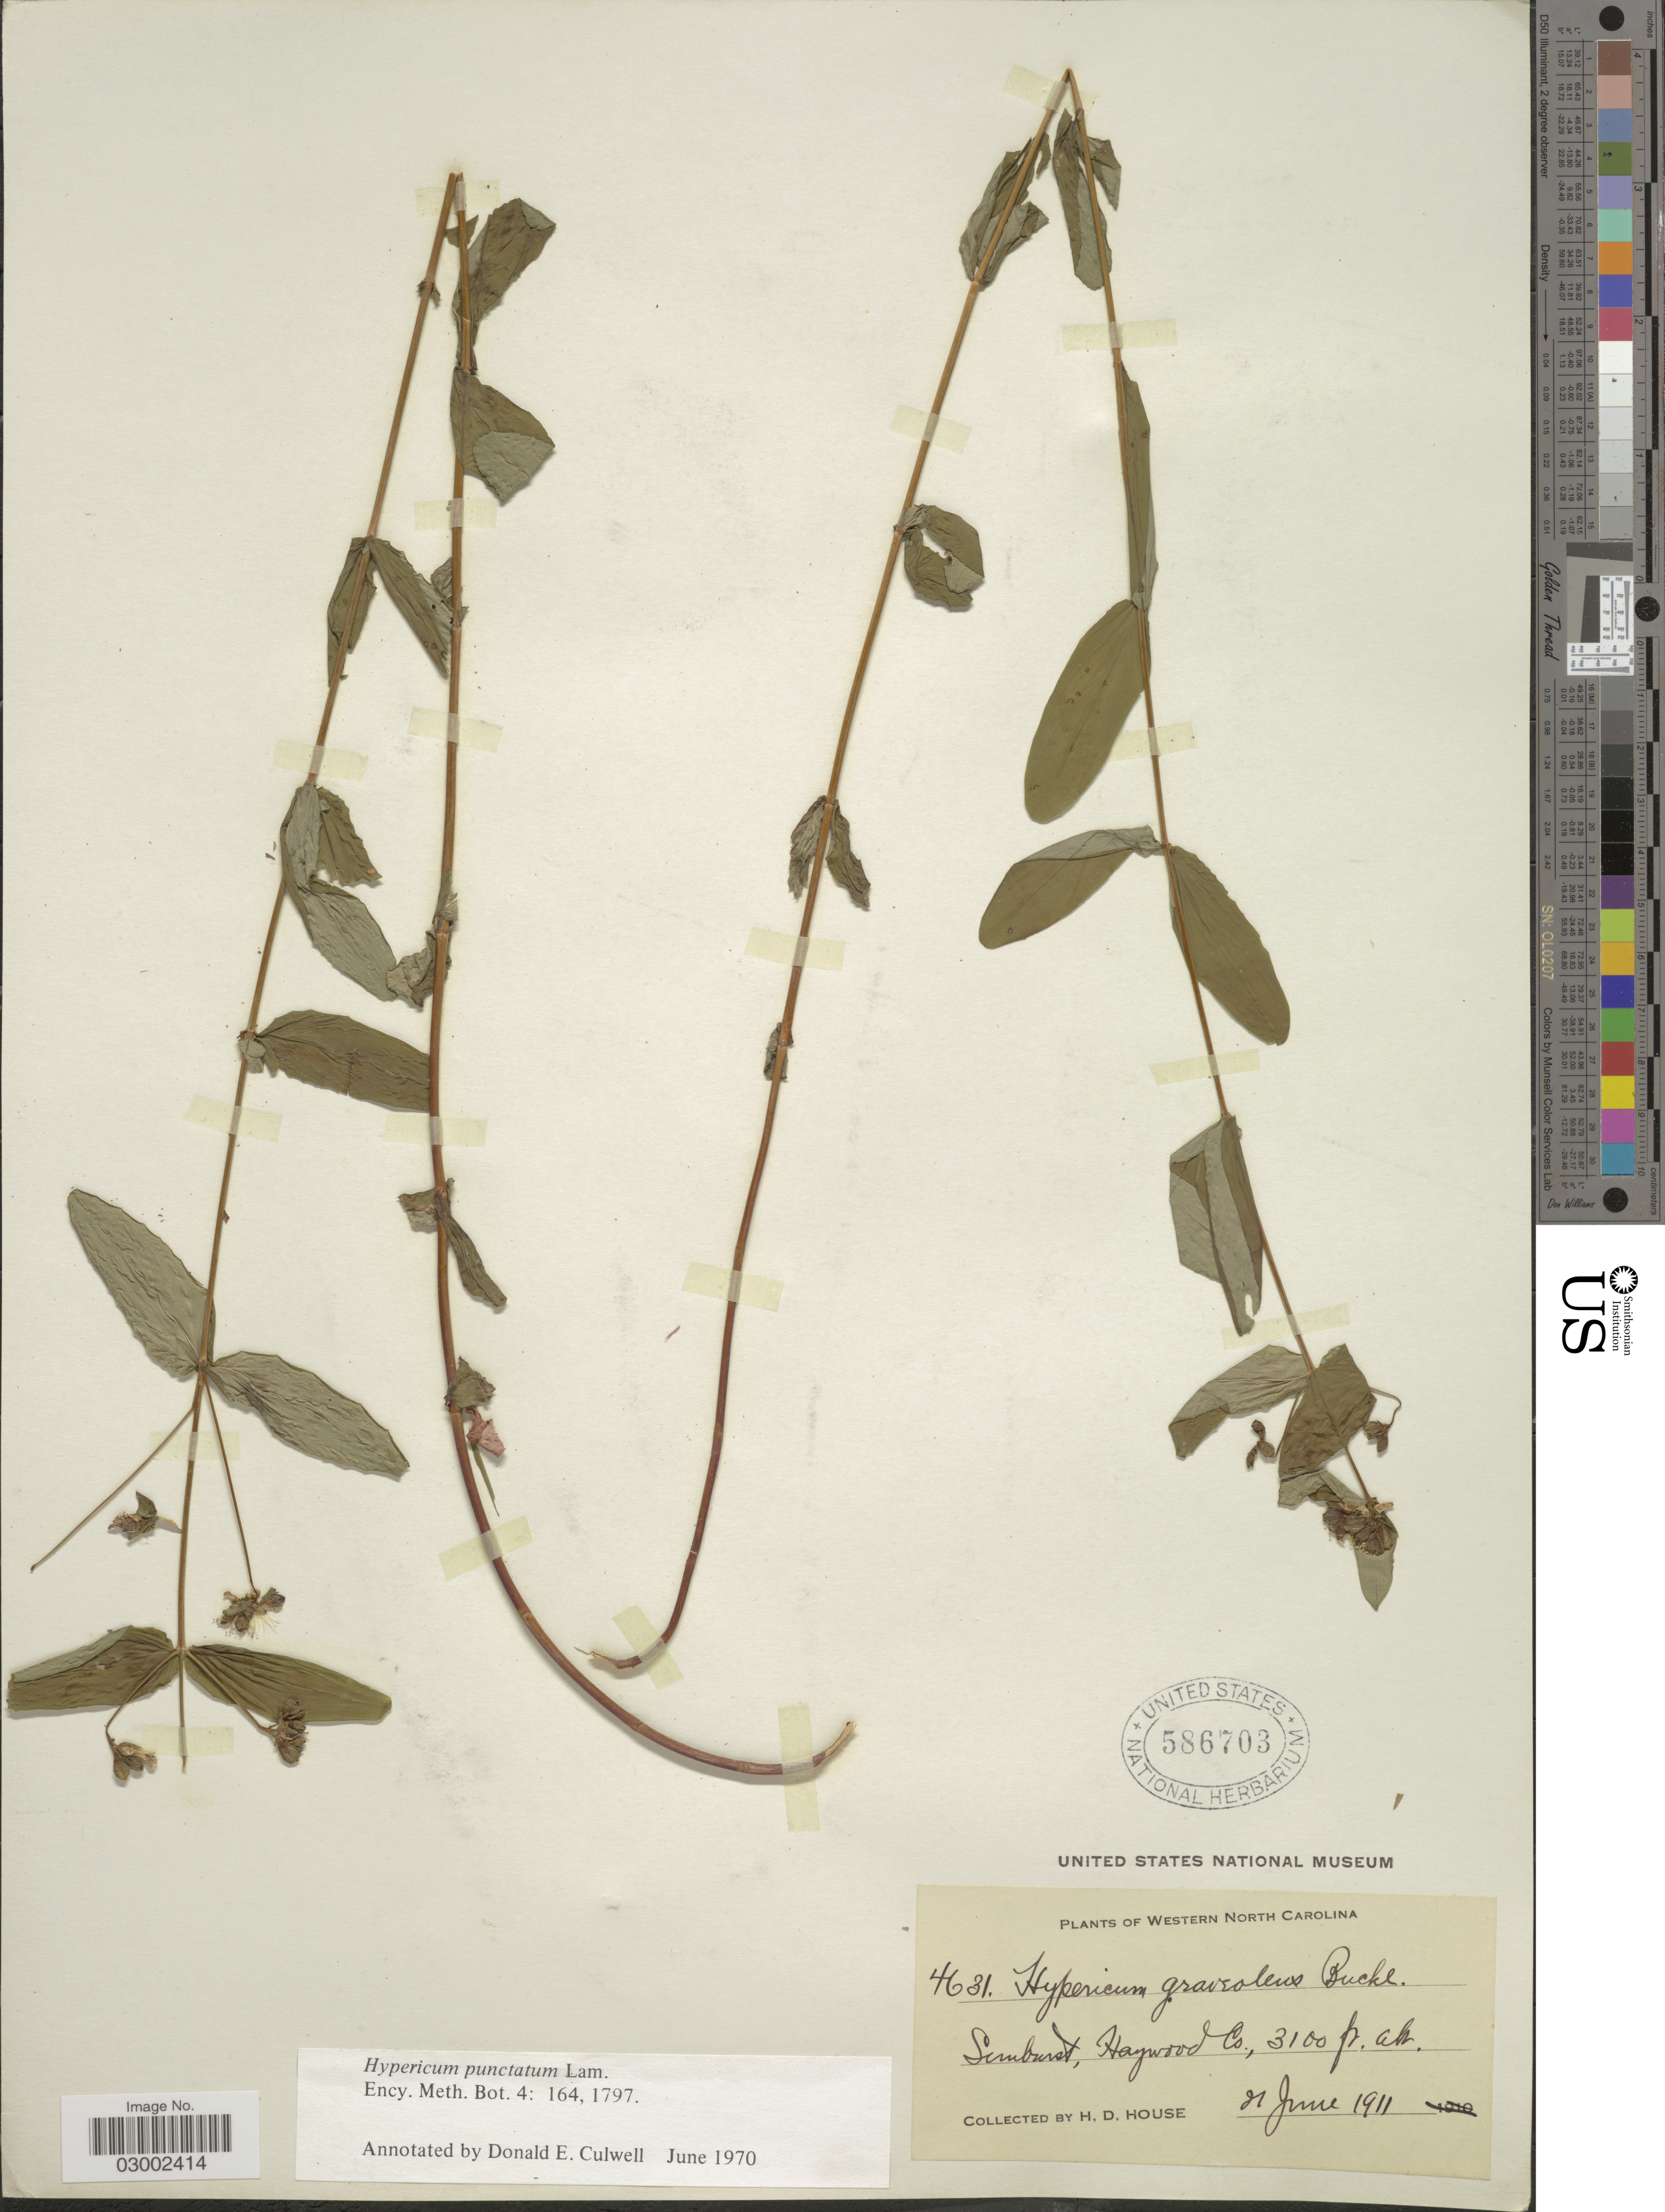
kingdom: Plantae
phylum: Tracheophyta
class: Magnoliopsida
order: Malpighiales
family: Hypericaceae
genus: Hypericum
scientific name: Hypericum punctatum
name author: Lam.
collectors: H. D. House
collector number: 4631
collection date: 1911-06-21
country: United States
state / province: North Carolina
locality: Western North Carolina. Sunburst, Haywood Co.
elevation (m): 945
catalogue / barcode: US 586703